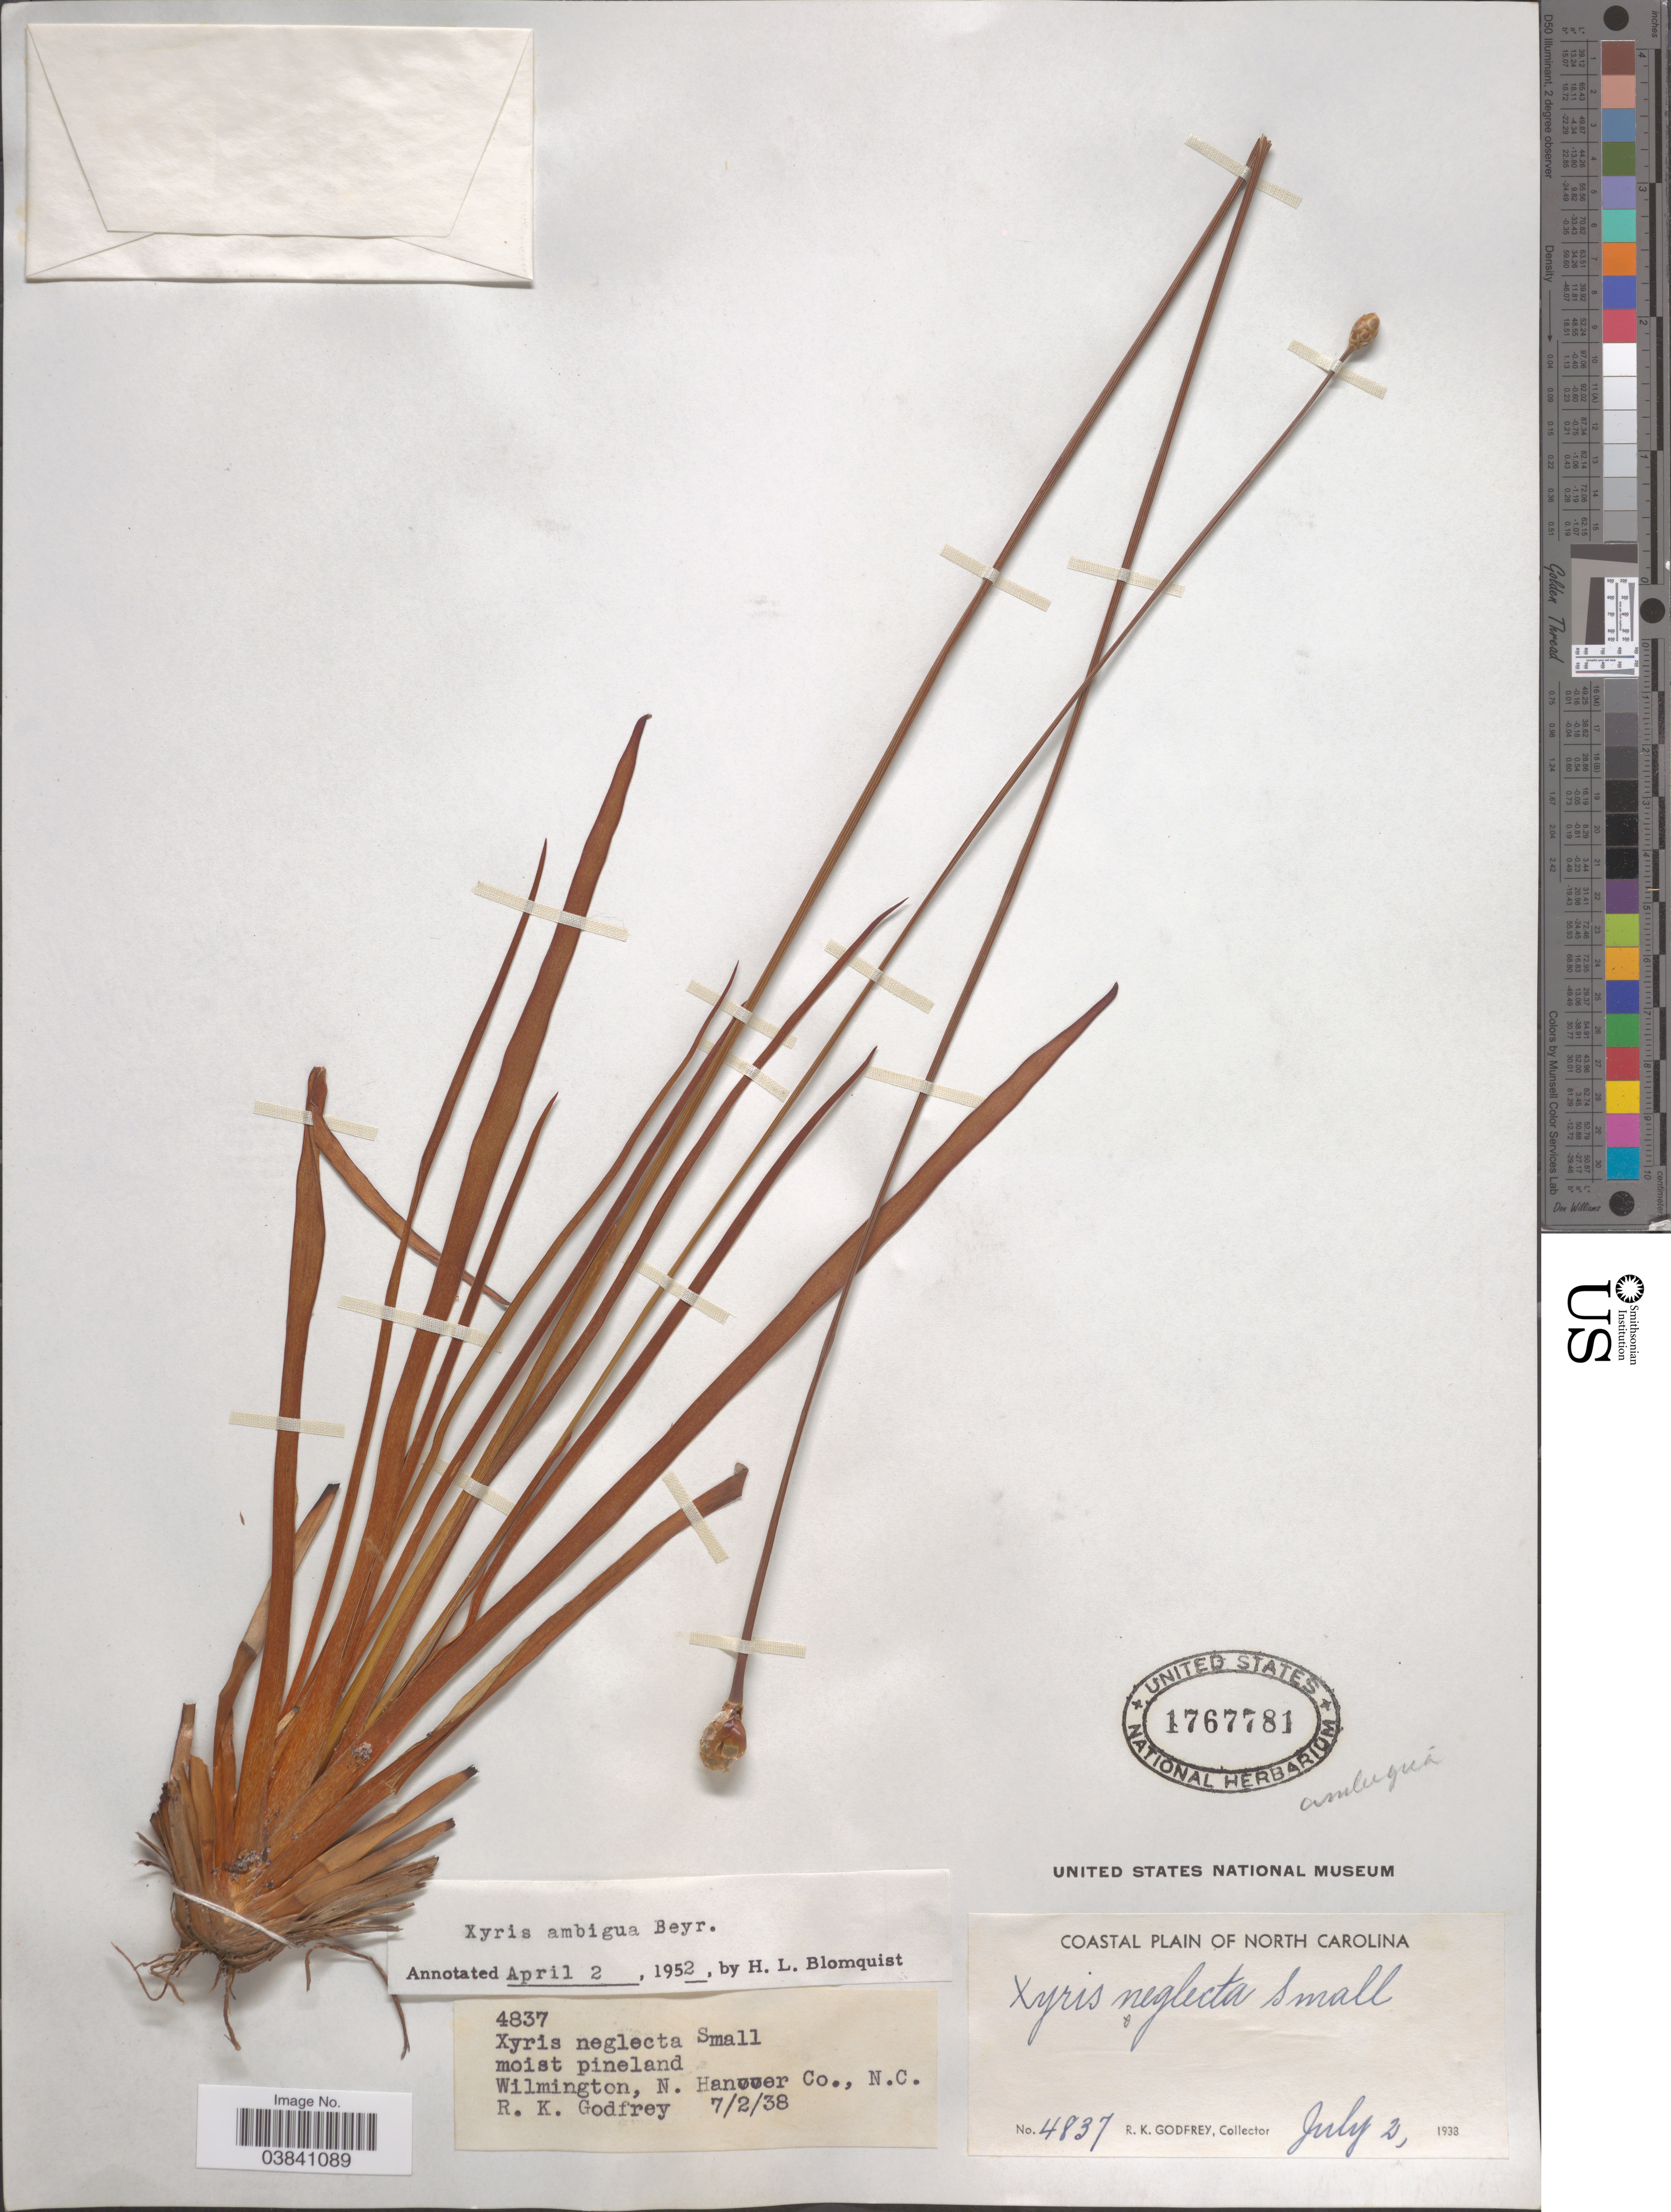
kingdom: Plantae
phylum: Tracheophyta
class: Liliopsida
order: Poales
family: Xyridaceae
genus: Xyris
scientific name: Xyris ambigua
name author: Beyr. ex Kunth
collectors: R. K. Godfrey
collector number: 4837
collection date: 1938-07-02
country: United States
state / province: North Carolina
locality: Wilmington, N. Hanover Co. Coastal Plain of North Carolina.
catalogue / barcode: US 1767781